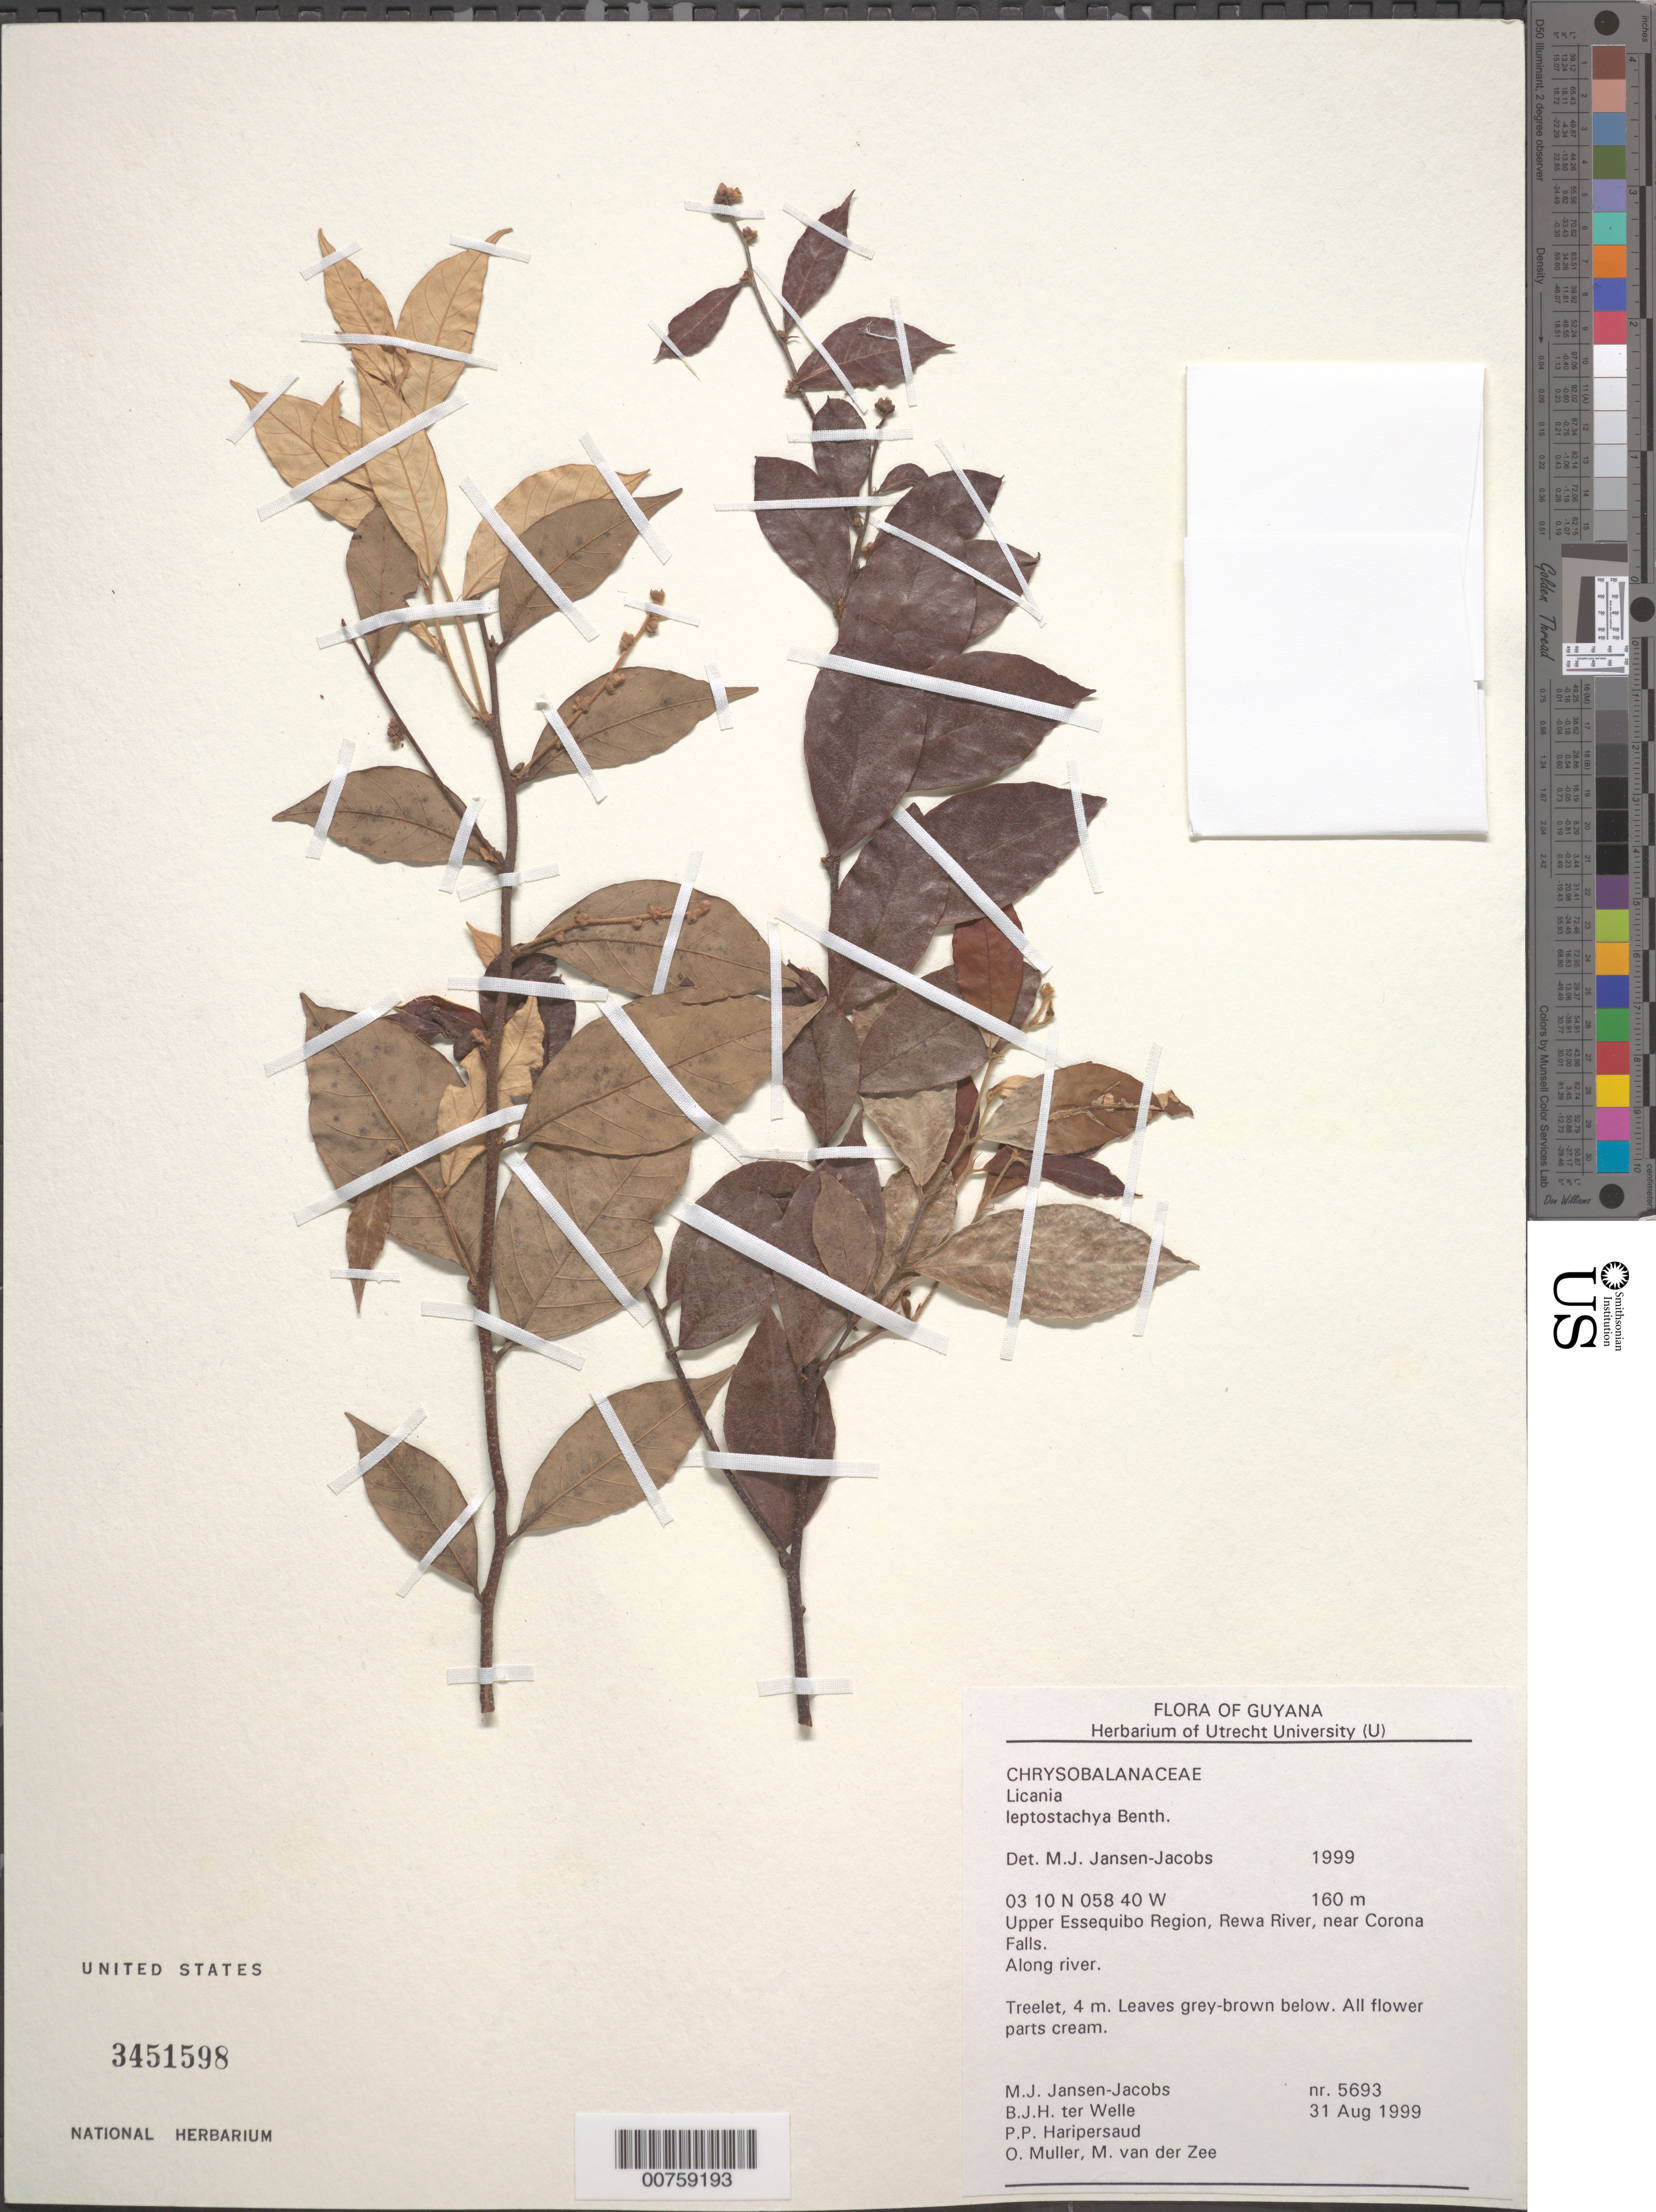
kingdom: Plantae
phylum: Tracheophyta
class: Magnoliopsida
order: Malpighiales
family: Chrysobalanaceae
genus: Licania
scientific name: Licania leptostachya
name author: Benth.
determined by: Jansen-Jacobs, M. J., (U), Nationaal Herbarium Nederland, Utrecht University branch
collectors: M. J. Jansen-Jacobs, B. Welle, P. Haripersaud, O. Muller & M. van der Zee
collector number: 5693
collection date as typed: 31-Aug-99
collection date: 1999-08-31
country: Guyana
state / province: U. Takutu-U. Essequibo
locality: Rewa River, near Corona Falls, Upper Essequibo Region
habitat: Along river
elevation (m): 160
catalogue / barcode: US 3451598